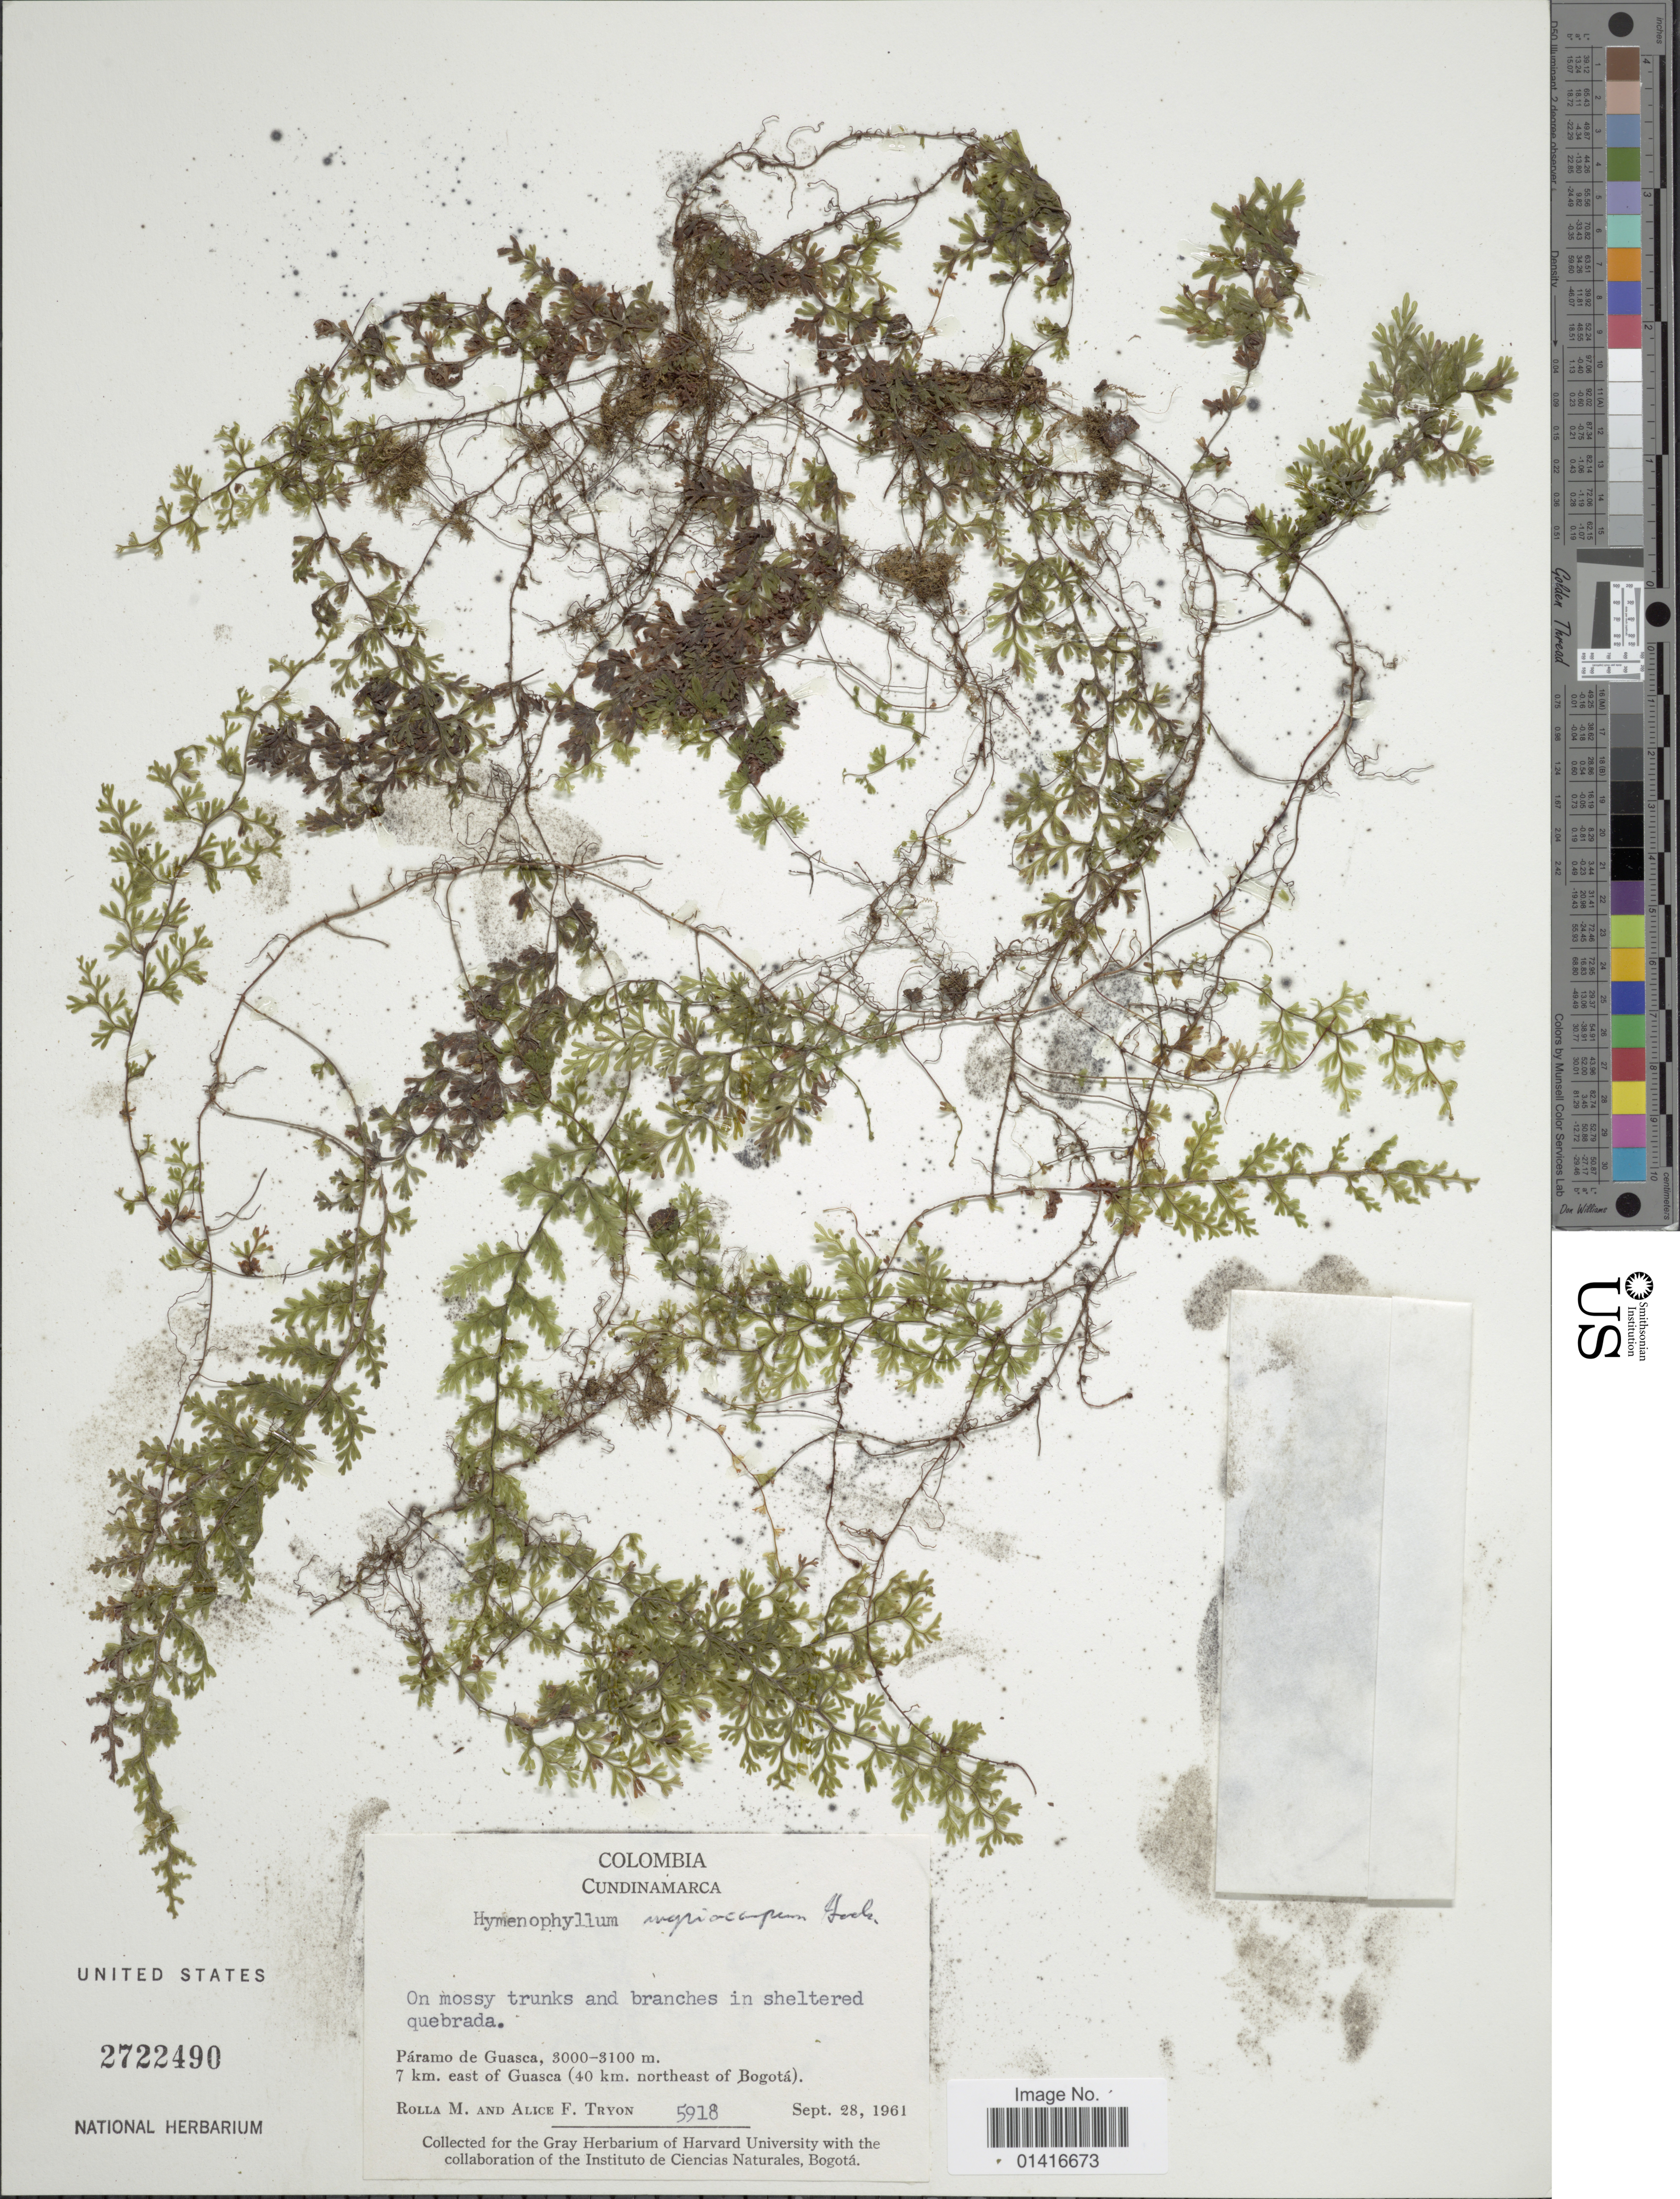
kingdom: Plantae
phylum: Tracheophyta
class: Polypodiopsida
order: Hymenophyllales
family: Hymenophyllaceae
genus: Hymenophyllum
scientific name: Hymenophyllum myriocarpum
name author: Hook.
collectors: R. M. Tryon & A. F. Tryon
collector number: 5918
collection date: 1961-09-28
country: Colombia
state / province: Cundinamarca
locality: On Mossy trunks and branches in sheltered quebrada. Páramo de Guasca, 7 km. east of Guasca (40km. northeast of Bogotá)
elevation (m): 3000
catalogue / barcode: US 2722490